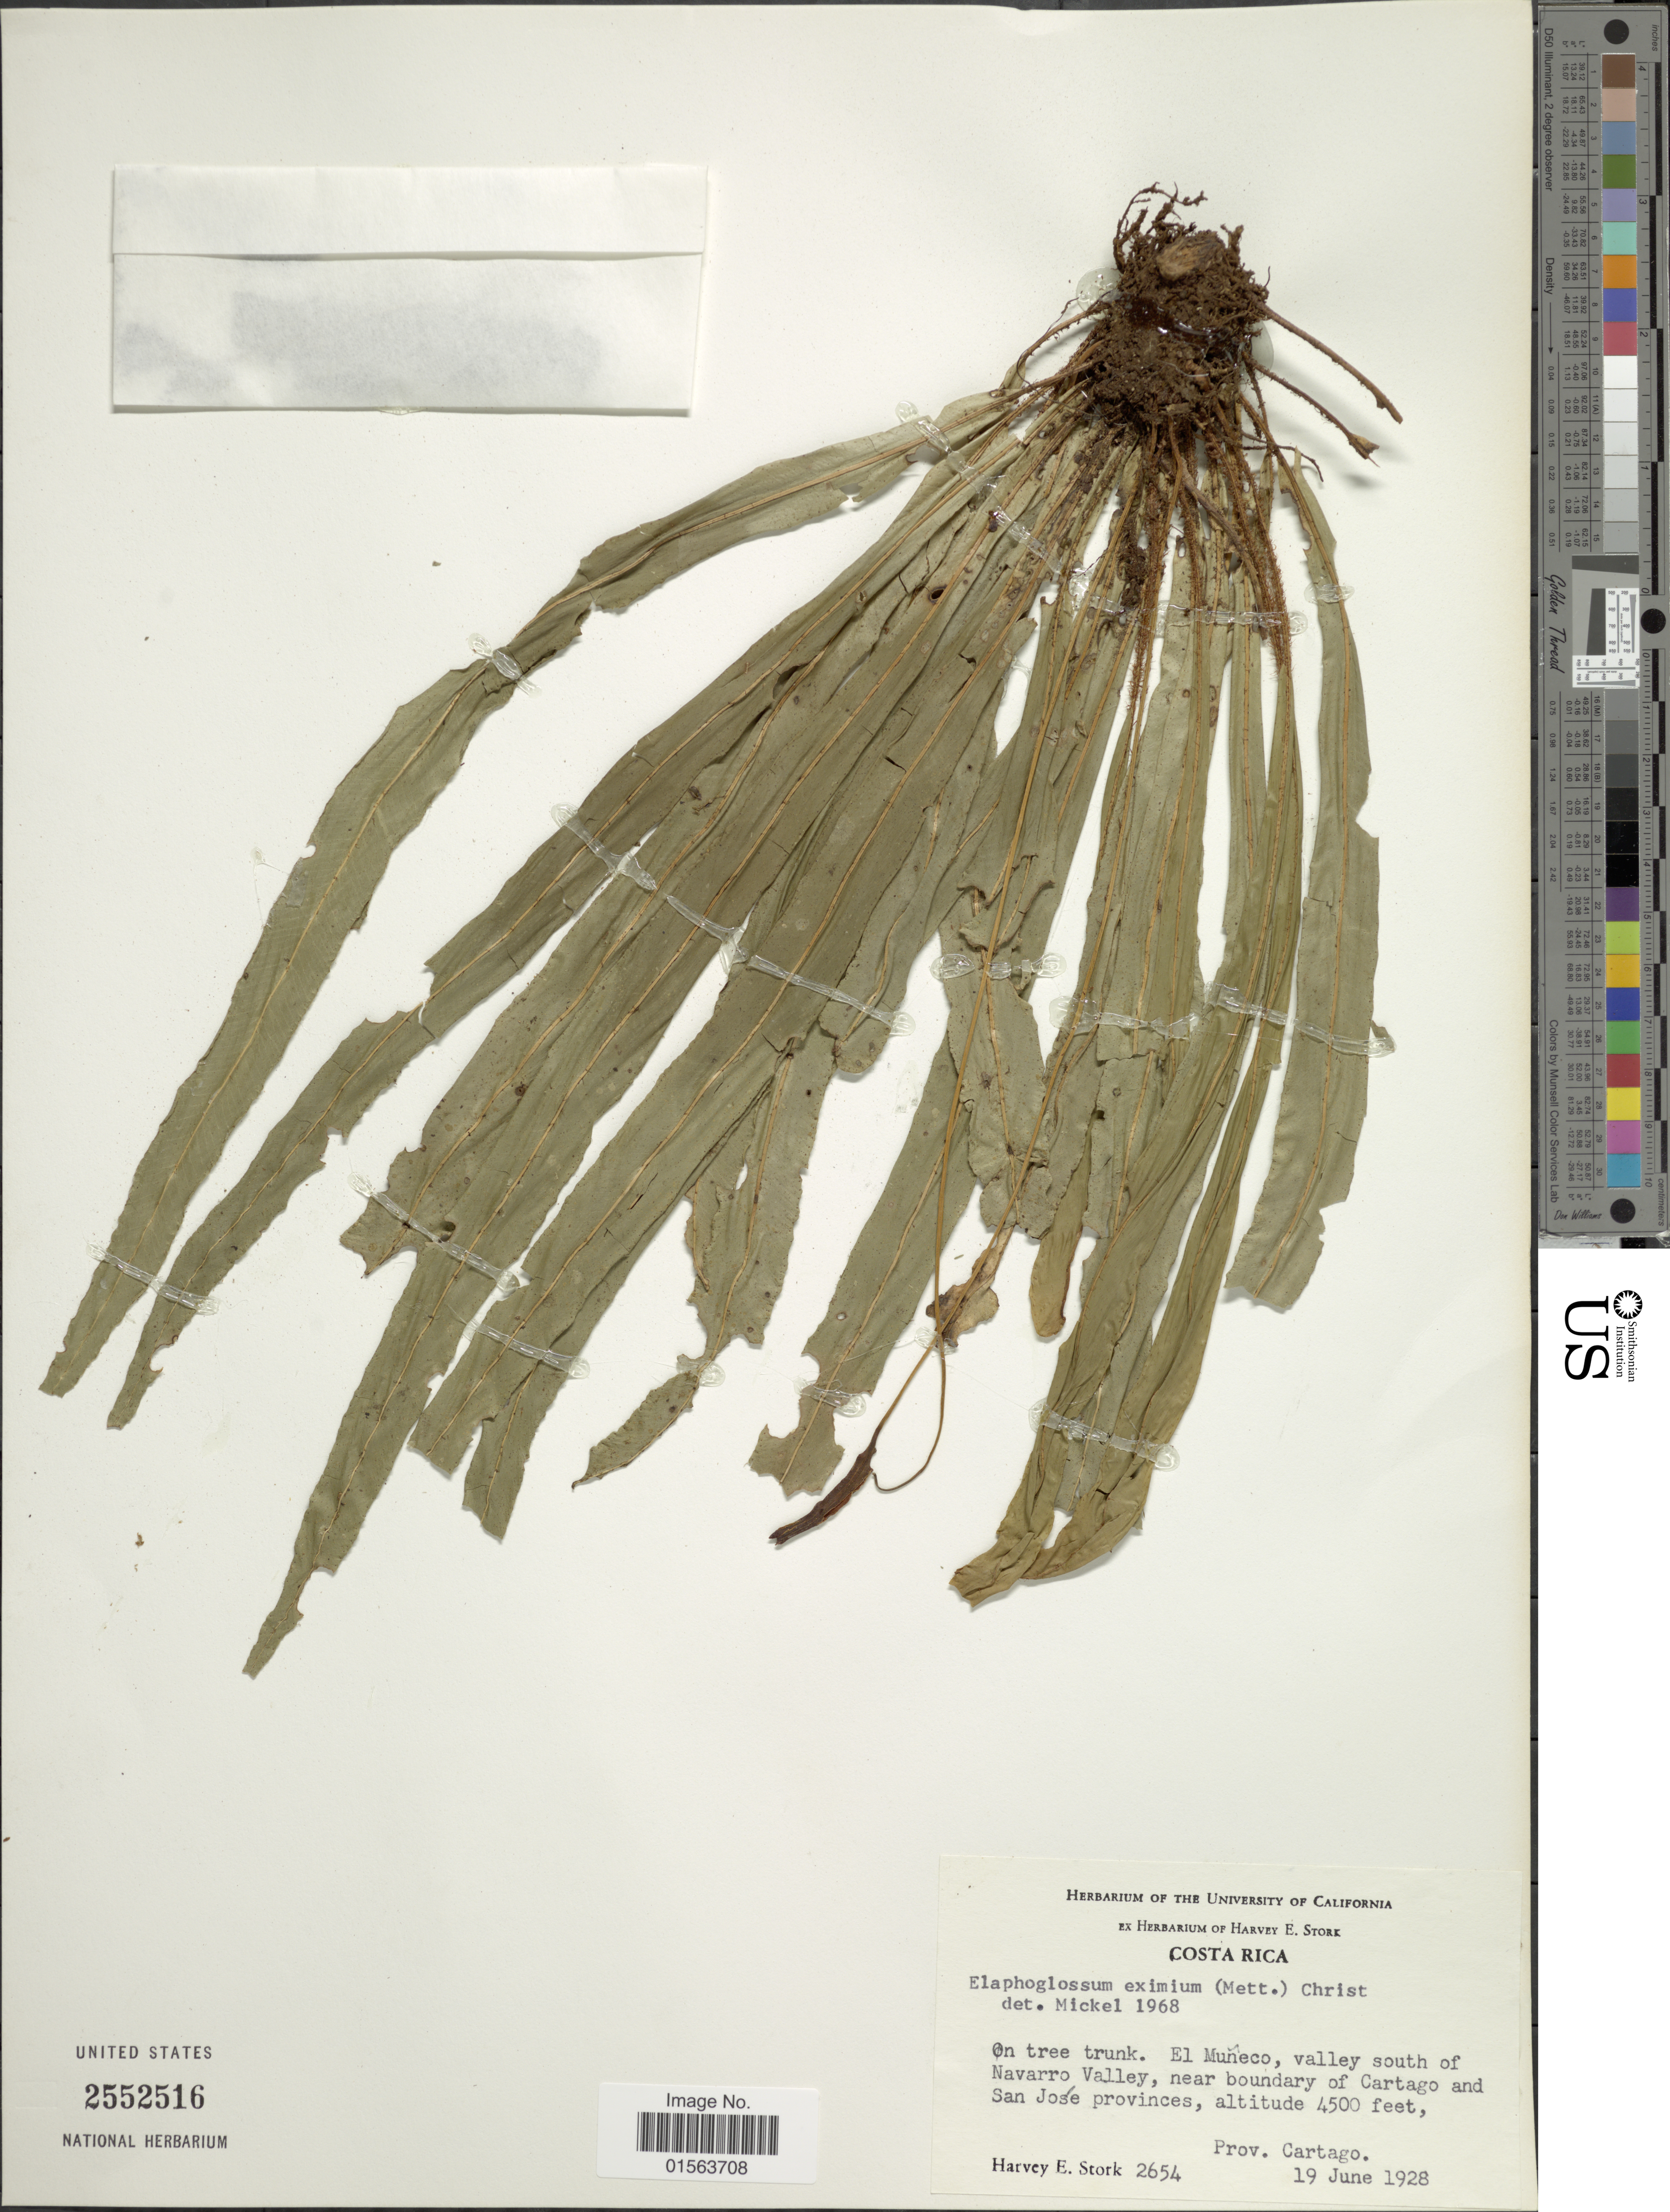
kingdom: Plantae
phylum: Tracheophyta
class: Polypodiopsida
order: Polypodiales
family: Dryopteridaceae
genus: Elaphoglossum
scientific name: Elaphoglossum eximium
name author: (Mett.) Christ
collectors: H. E. Stork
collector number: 2654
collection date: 1928-06-19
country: Costa Rica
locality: El Muneco, valley south of Navarro Valley, near boundary of Cartago and San Jose provinces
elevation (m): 1372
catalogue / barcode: US 2552516